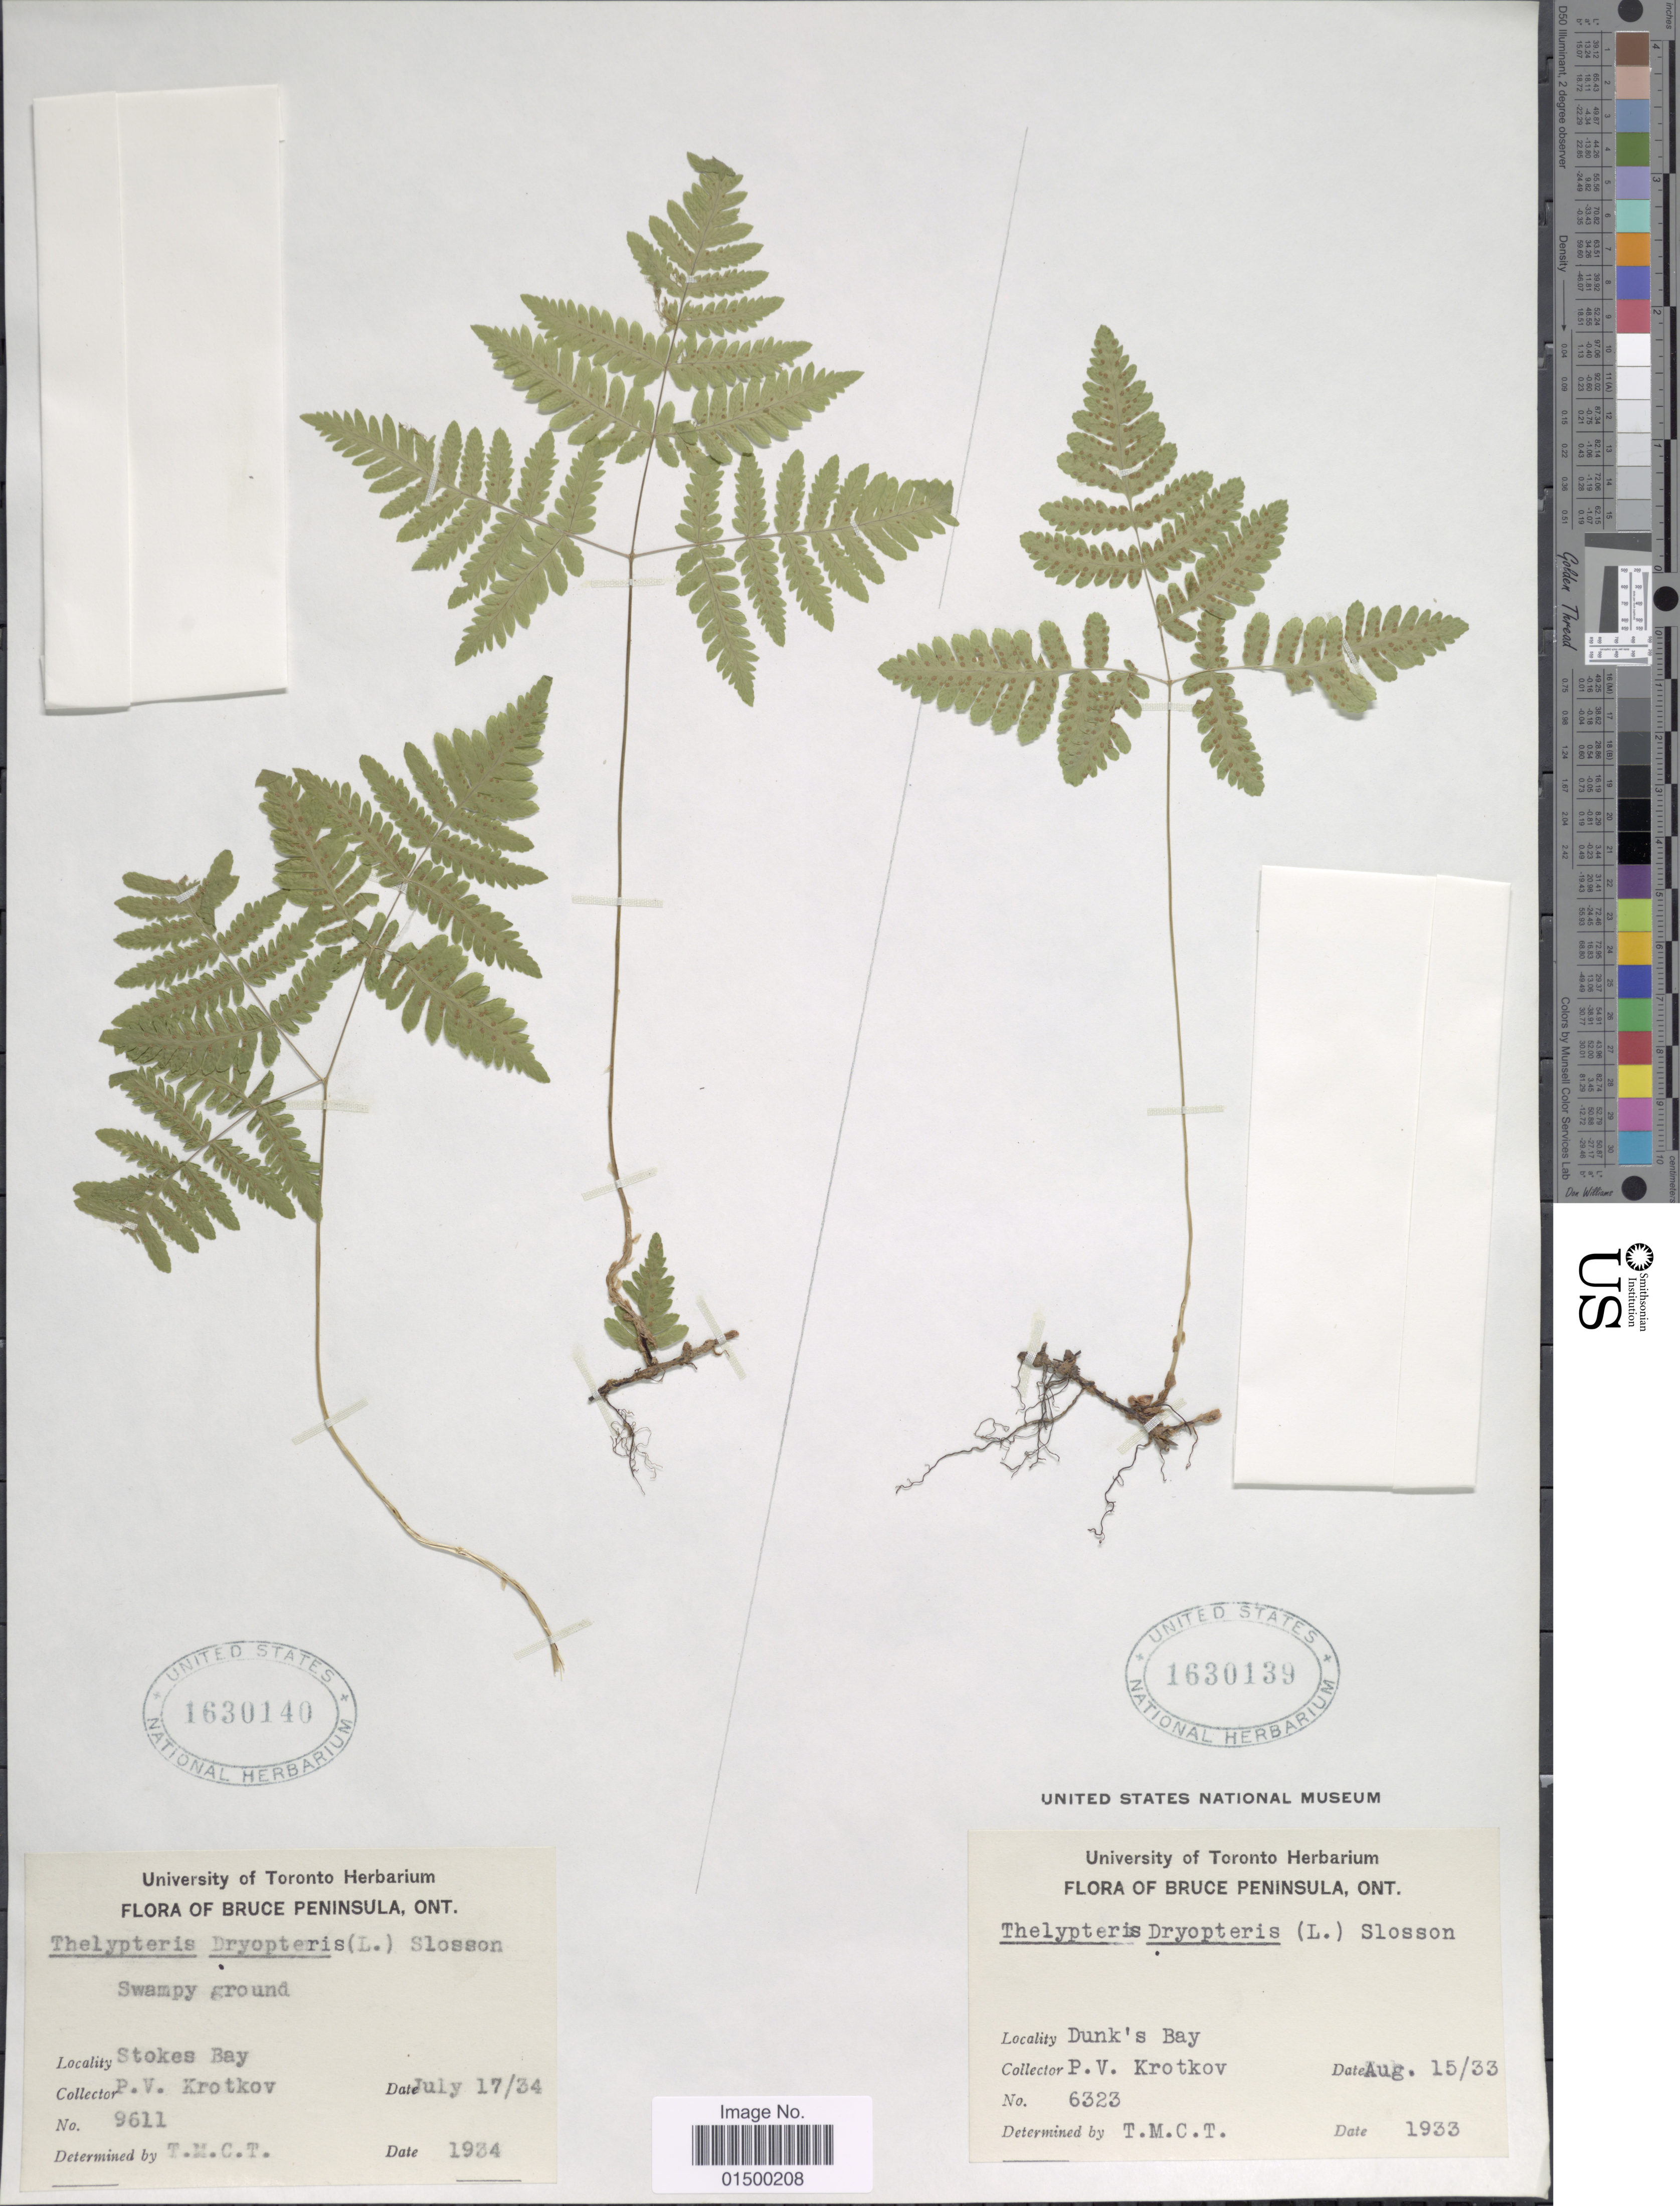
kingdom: Plantae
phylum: Tracheophyta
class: Polypodiopsida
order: Polypodiales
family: Cystopteridaceae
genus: Gymnocarpium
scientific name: Gymnocarpium disjunctum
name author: (Rupr.) Ching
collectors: P. V. Krotkov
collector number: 6323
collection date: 1933-08-15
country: Canada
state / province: Ontario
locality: Bruce Peninsula, Ont. Dunk's Bay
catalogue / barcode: US 1630139-2